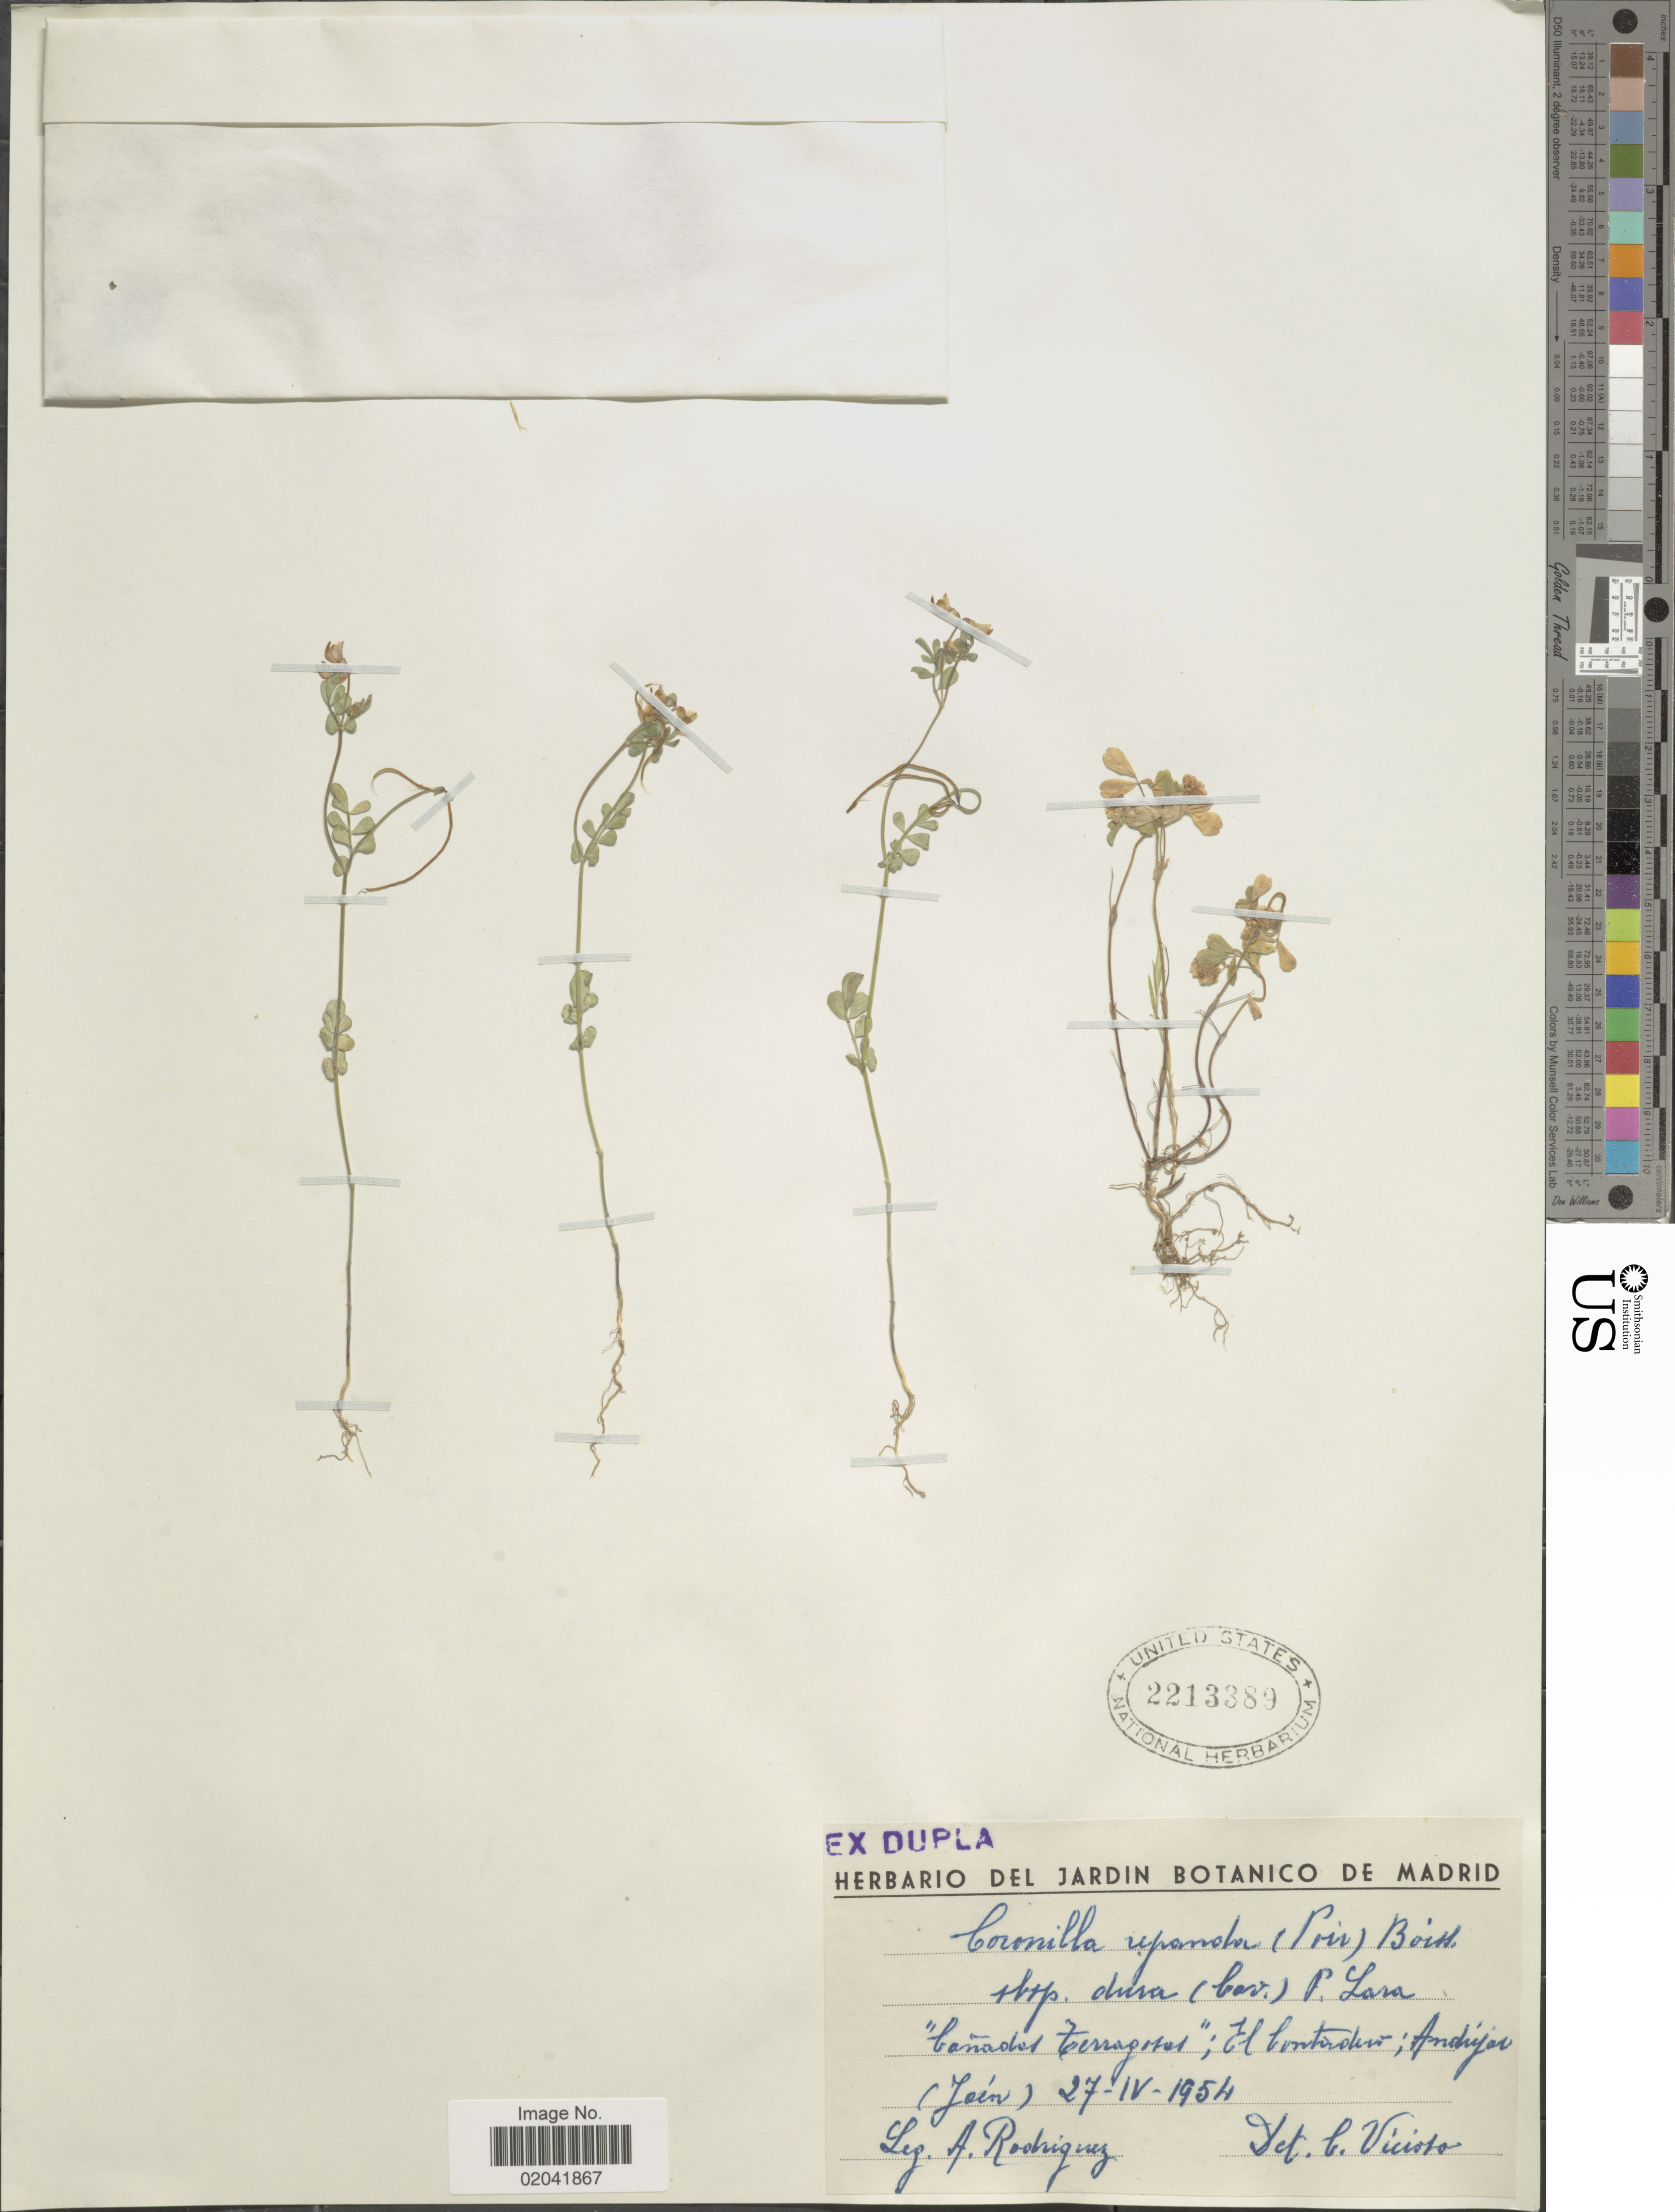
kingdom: Plantae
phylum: Tracheophyta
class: Magnoliopsida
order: Fabales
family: Fabaceae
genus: Coronilla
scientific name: Coronilla sp.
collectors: A. Rodriguez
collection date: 1954-04-27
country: Spain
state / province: Andalucía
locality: Canades terragotos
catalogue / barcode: US 2213389